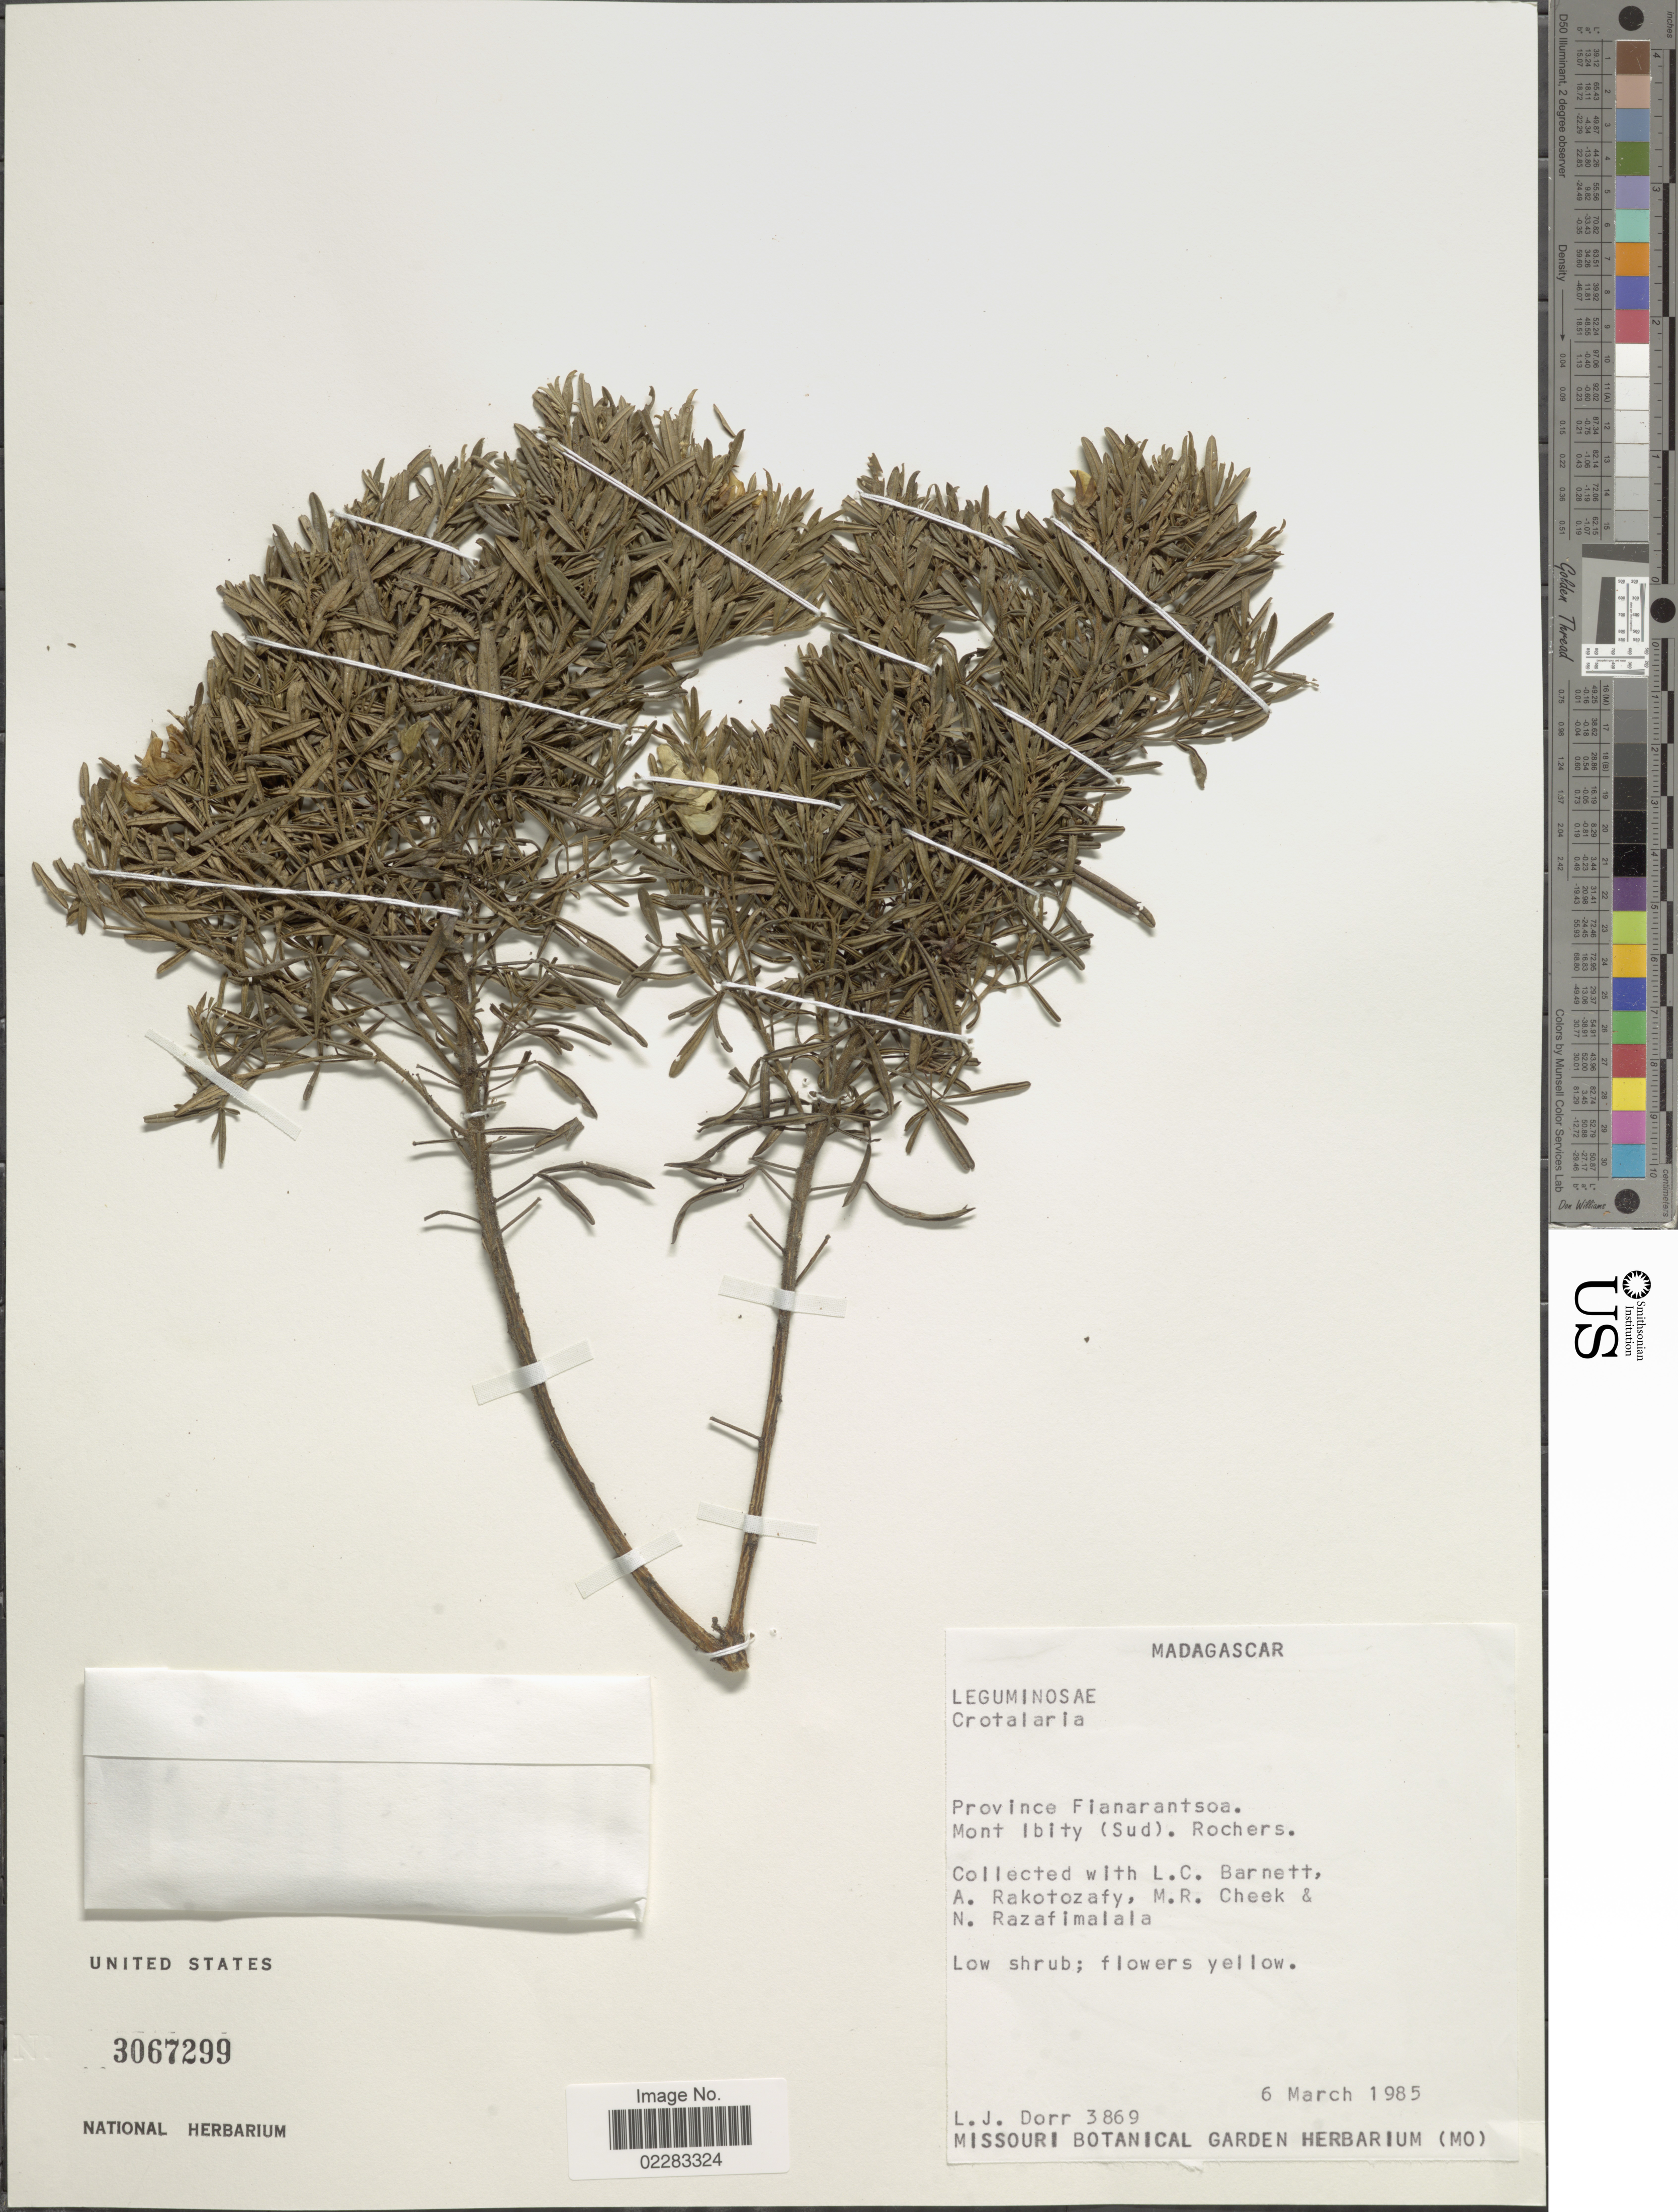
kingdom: Plantae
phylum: Tracheophyta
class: Magnoliopsida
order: Fabales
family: Fabaceae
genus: Crotalaria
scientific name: Crotalaria sp.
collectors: L. J. Dorr, L. C. Barnett, A. Rakotozafy, M. Cheek & N. Razafimalala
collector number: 3869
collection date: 1985-03-06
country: Madagascar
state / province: Vakinankaratra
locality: Mont Ibity (Sud). Rochers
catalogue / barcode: US 3067299